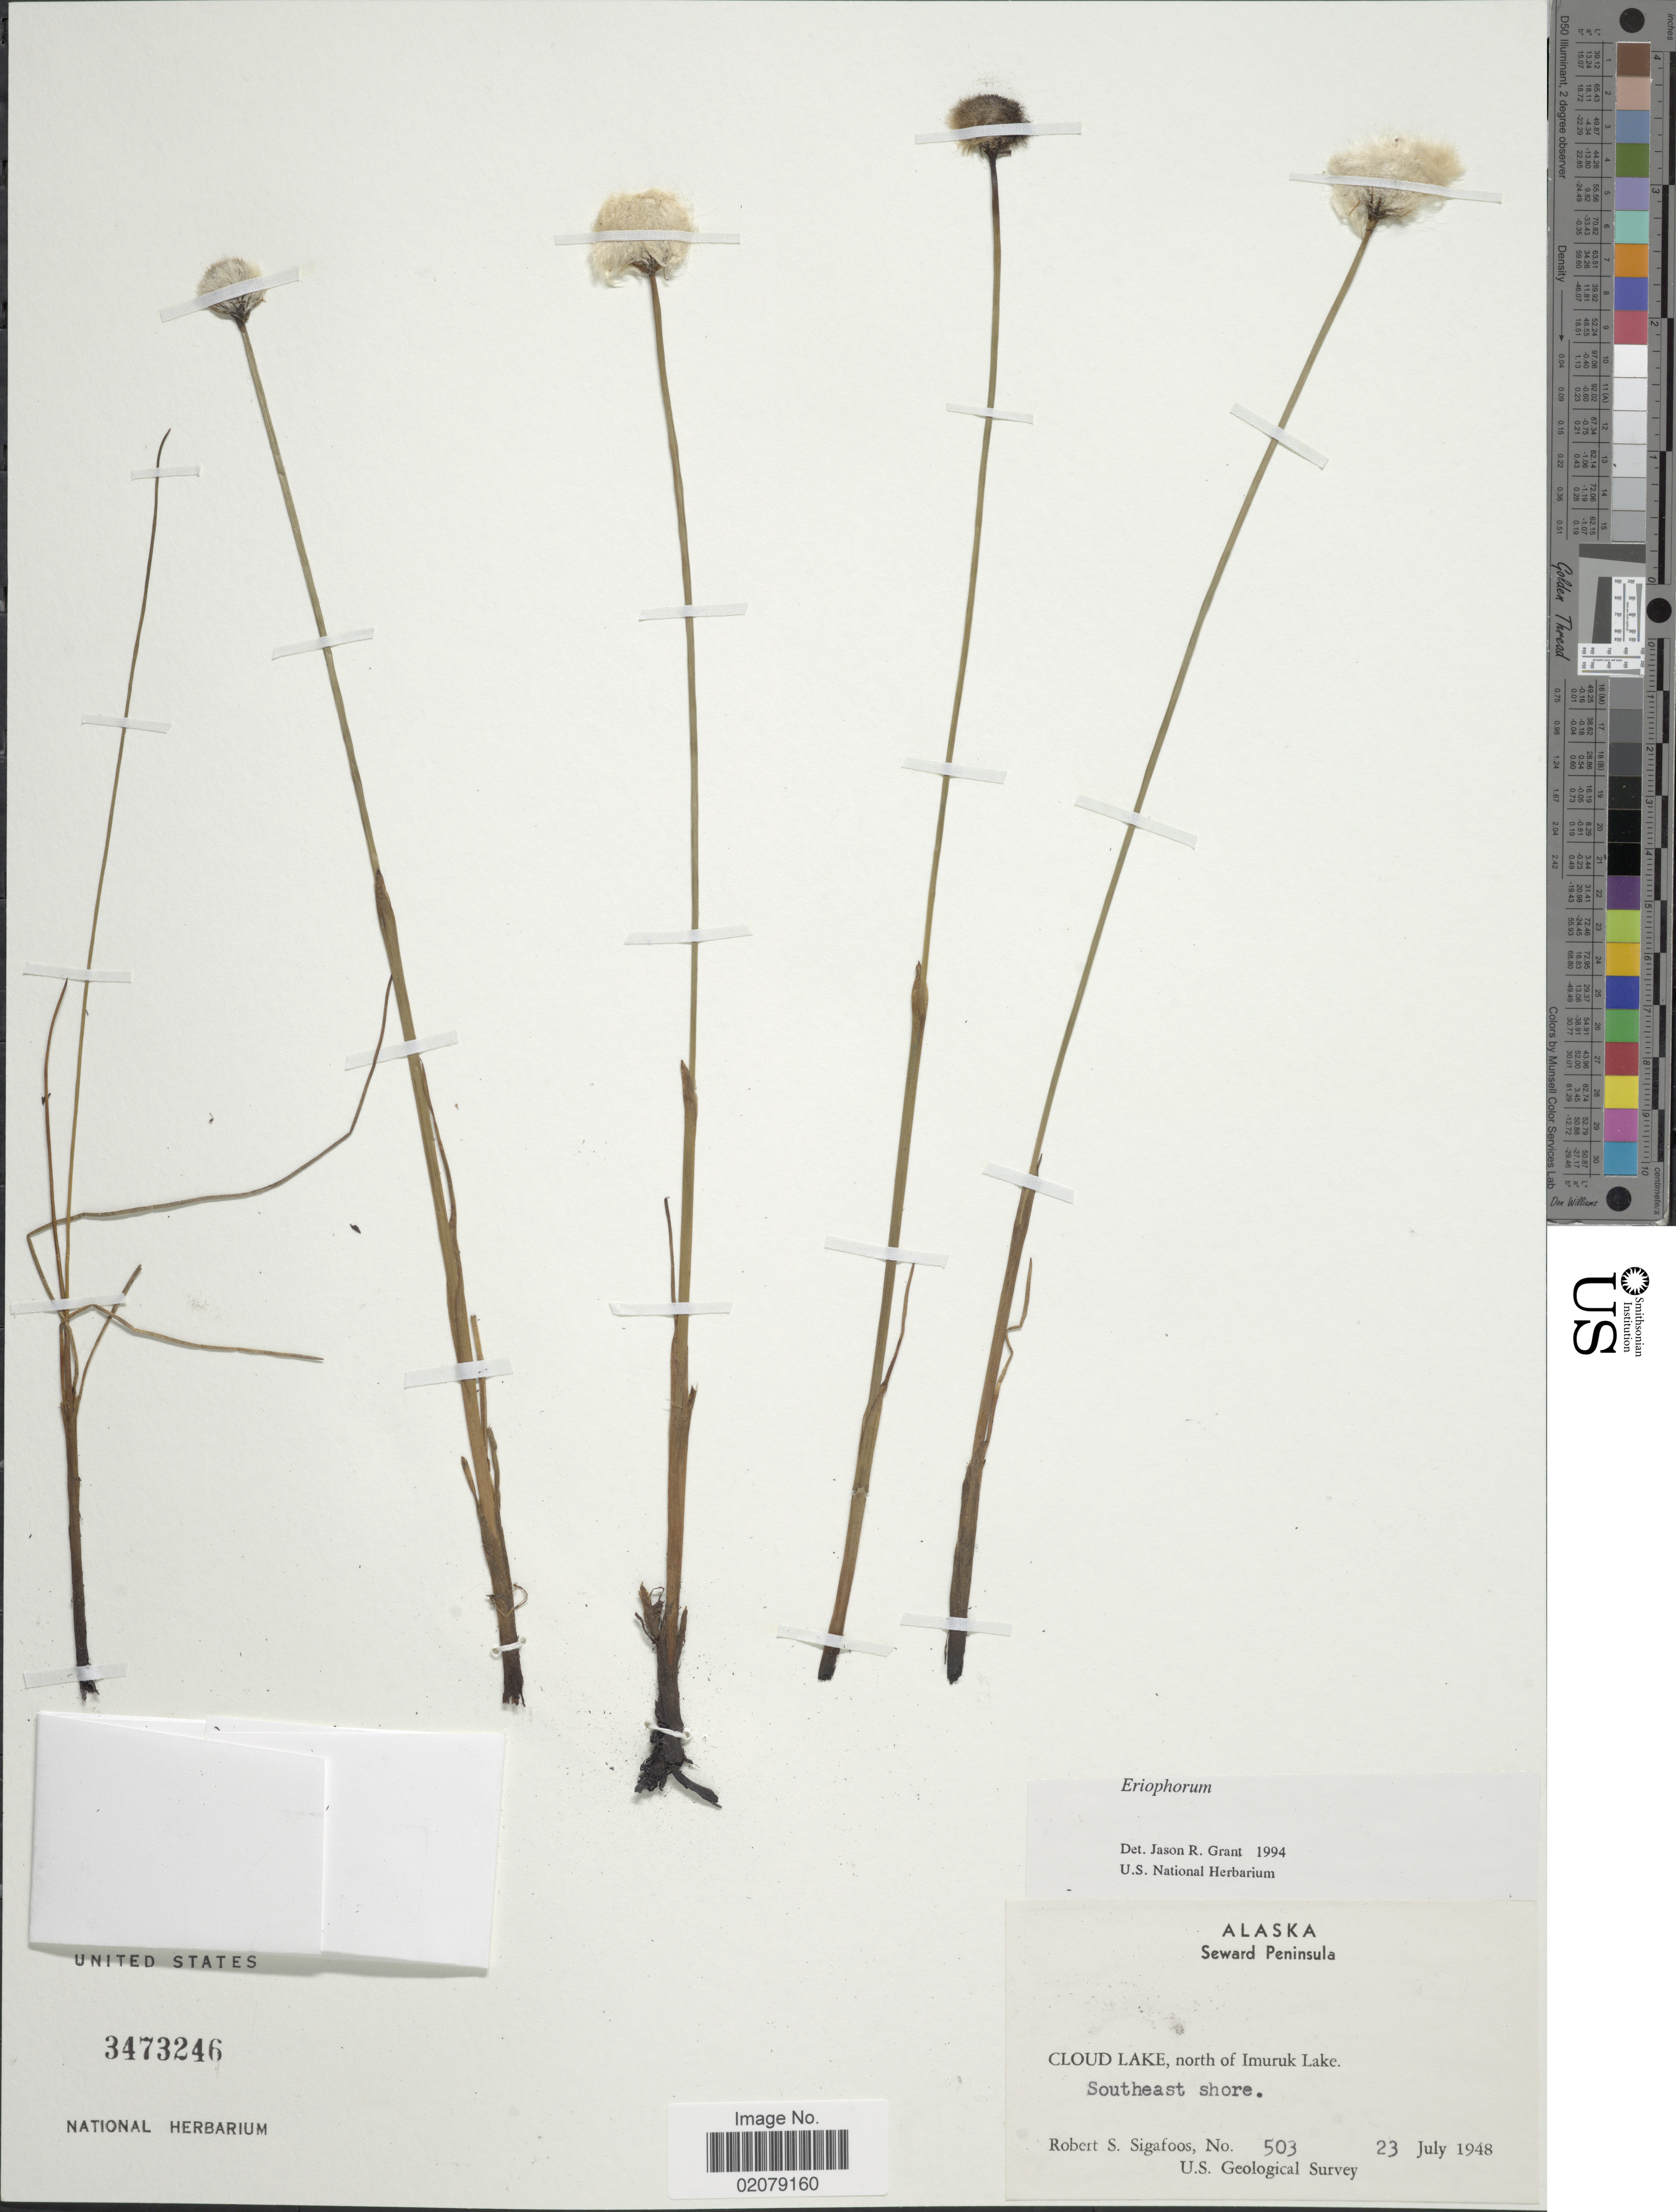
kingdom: Plantae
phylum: Tracheophyta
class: Liliopsida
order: Poales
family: Cyperaceae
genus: Eriophorum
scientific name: Eriophorum sp.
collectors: R. Sigafoos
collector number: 503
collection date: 1948-07-23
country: United States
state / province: Alaska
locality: Seward Peninsula, Cloud Lake, north of Imuruk Lake, Southeast shore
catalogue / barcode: US 3473246